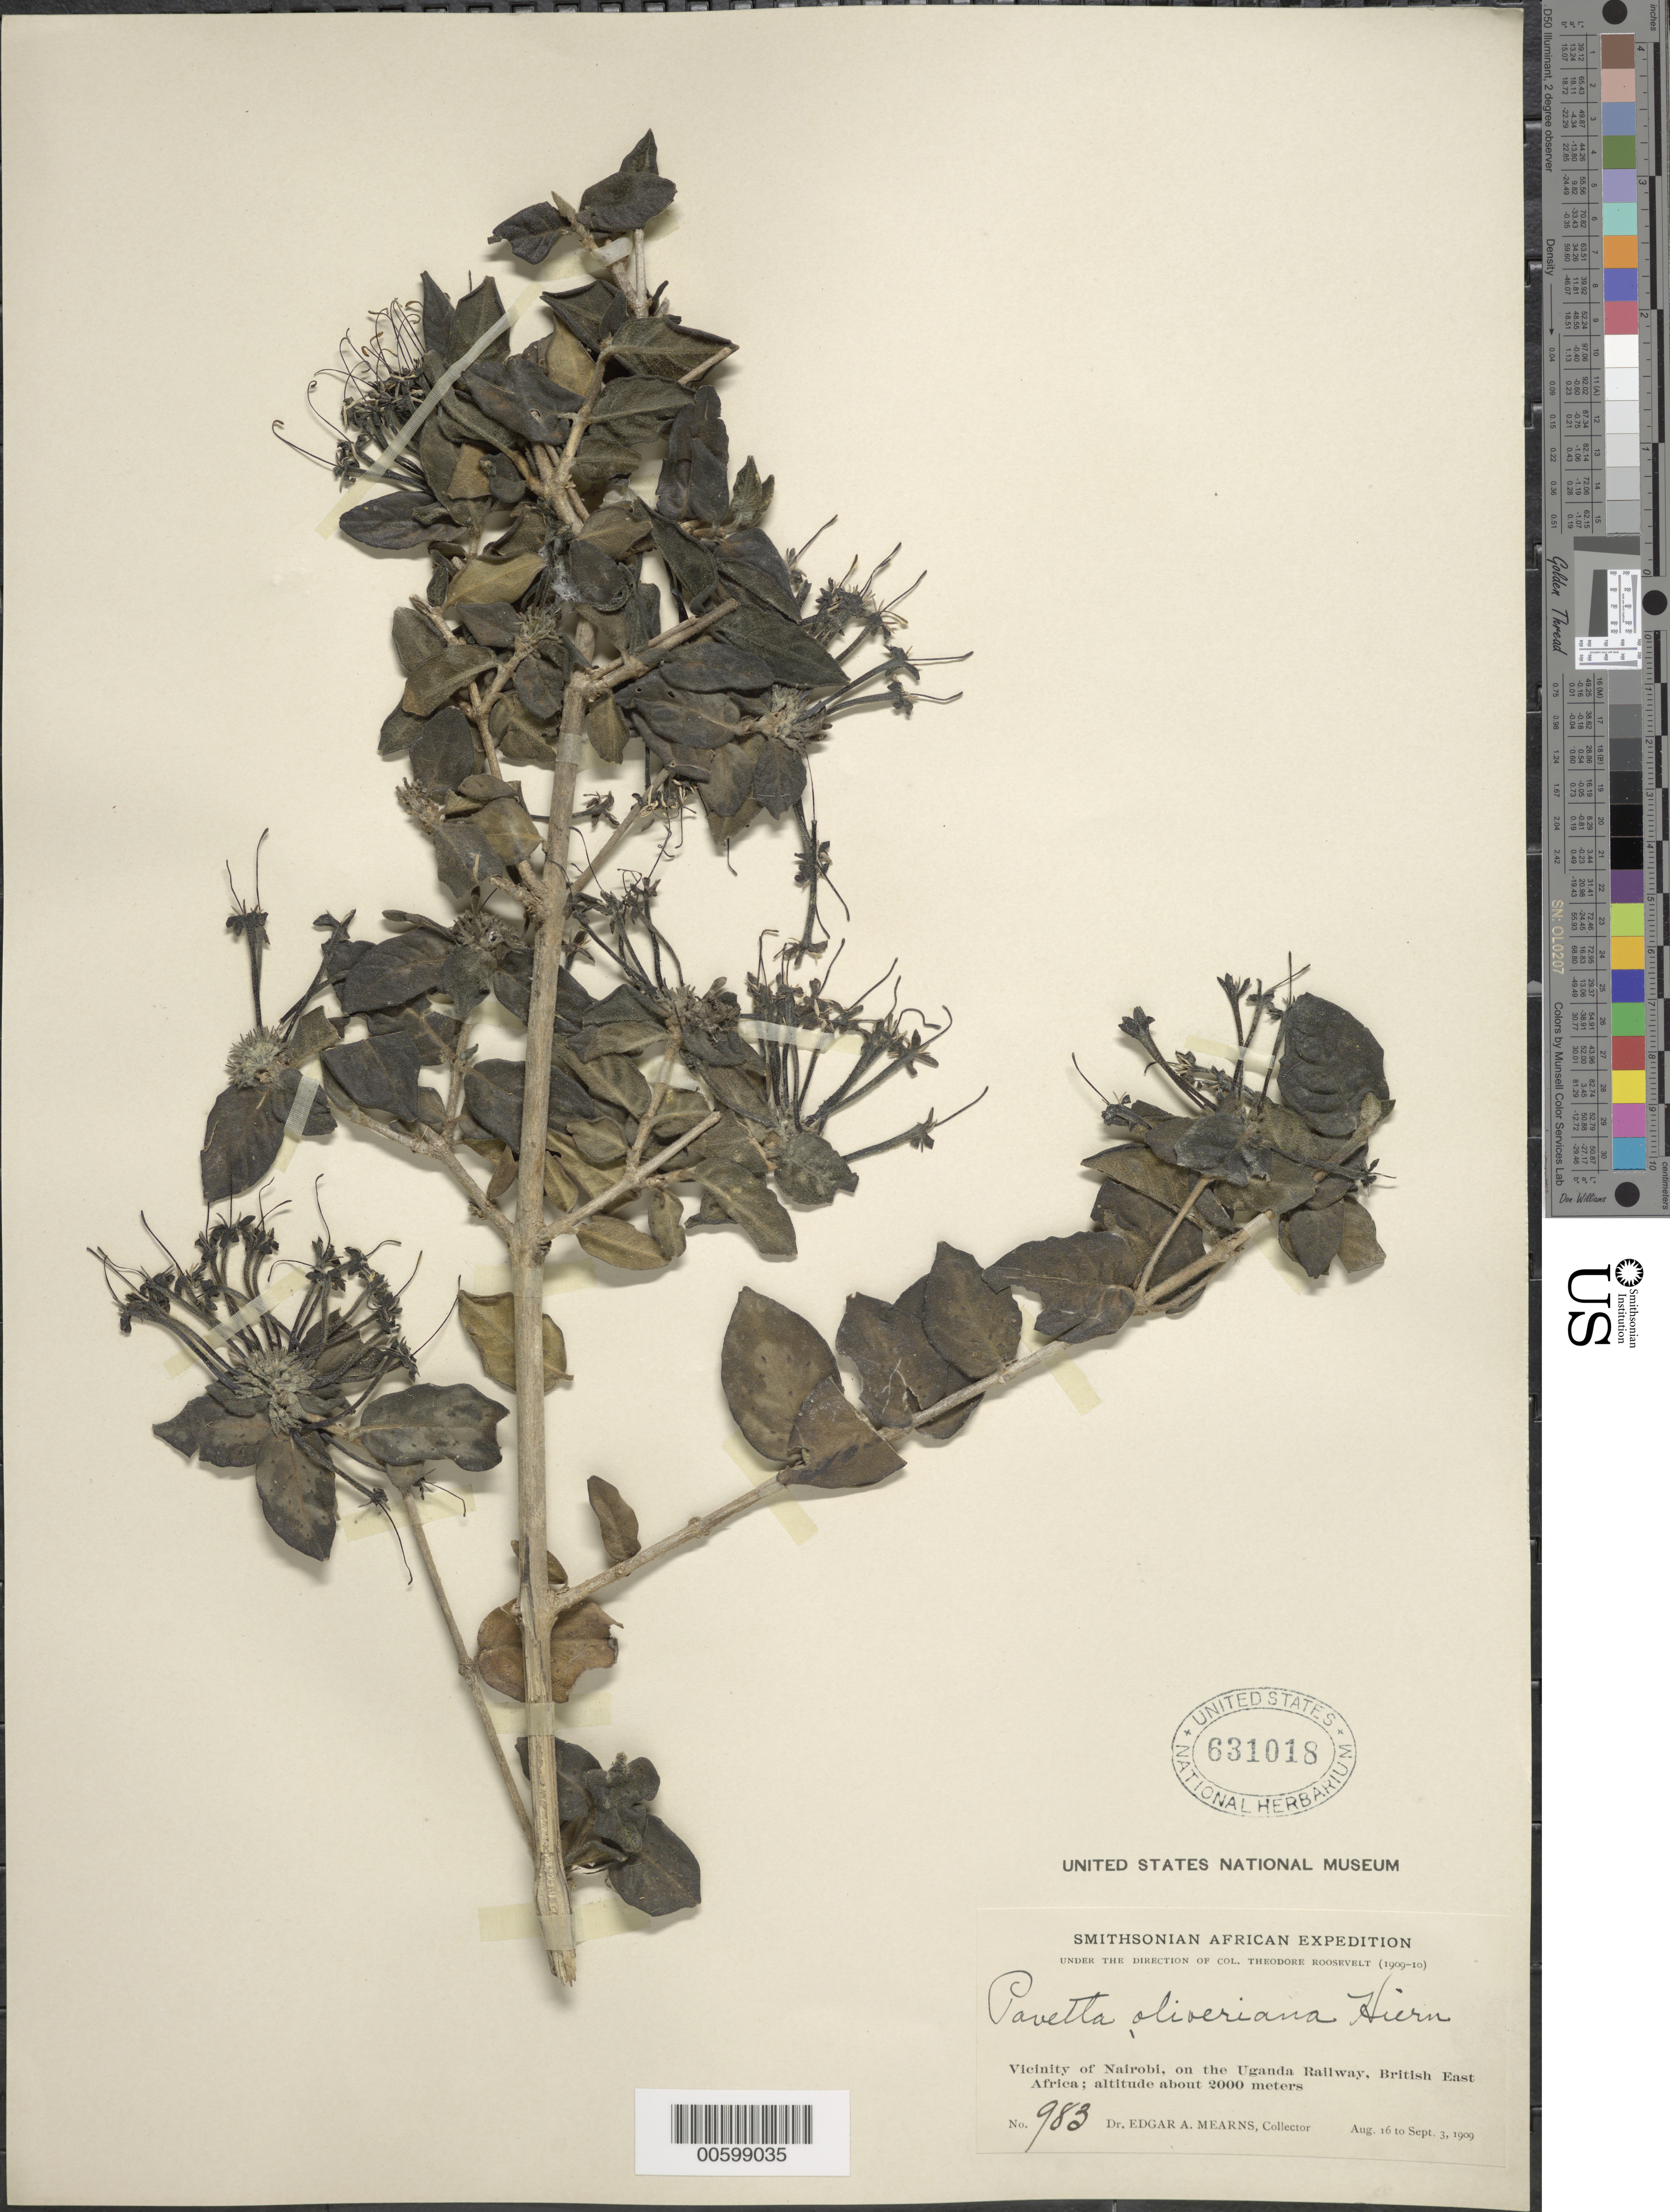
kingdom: Plantae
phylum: Tracheophyta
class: Magnoliopsida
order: Gentianales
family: Rubiaceae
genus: Pavetta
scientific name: Pavetta oliveriana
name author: Hiern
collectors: E. A. Mearns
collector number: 983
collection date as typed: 16 Aug 1909 to 03 Sep 1909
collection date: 1909-08-16/1909-09-03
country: Kenya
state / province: Nairobi Area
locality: Vicinity of Nairobi, on the Uganda railway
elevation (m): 2000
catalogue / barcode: US 631018